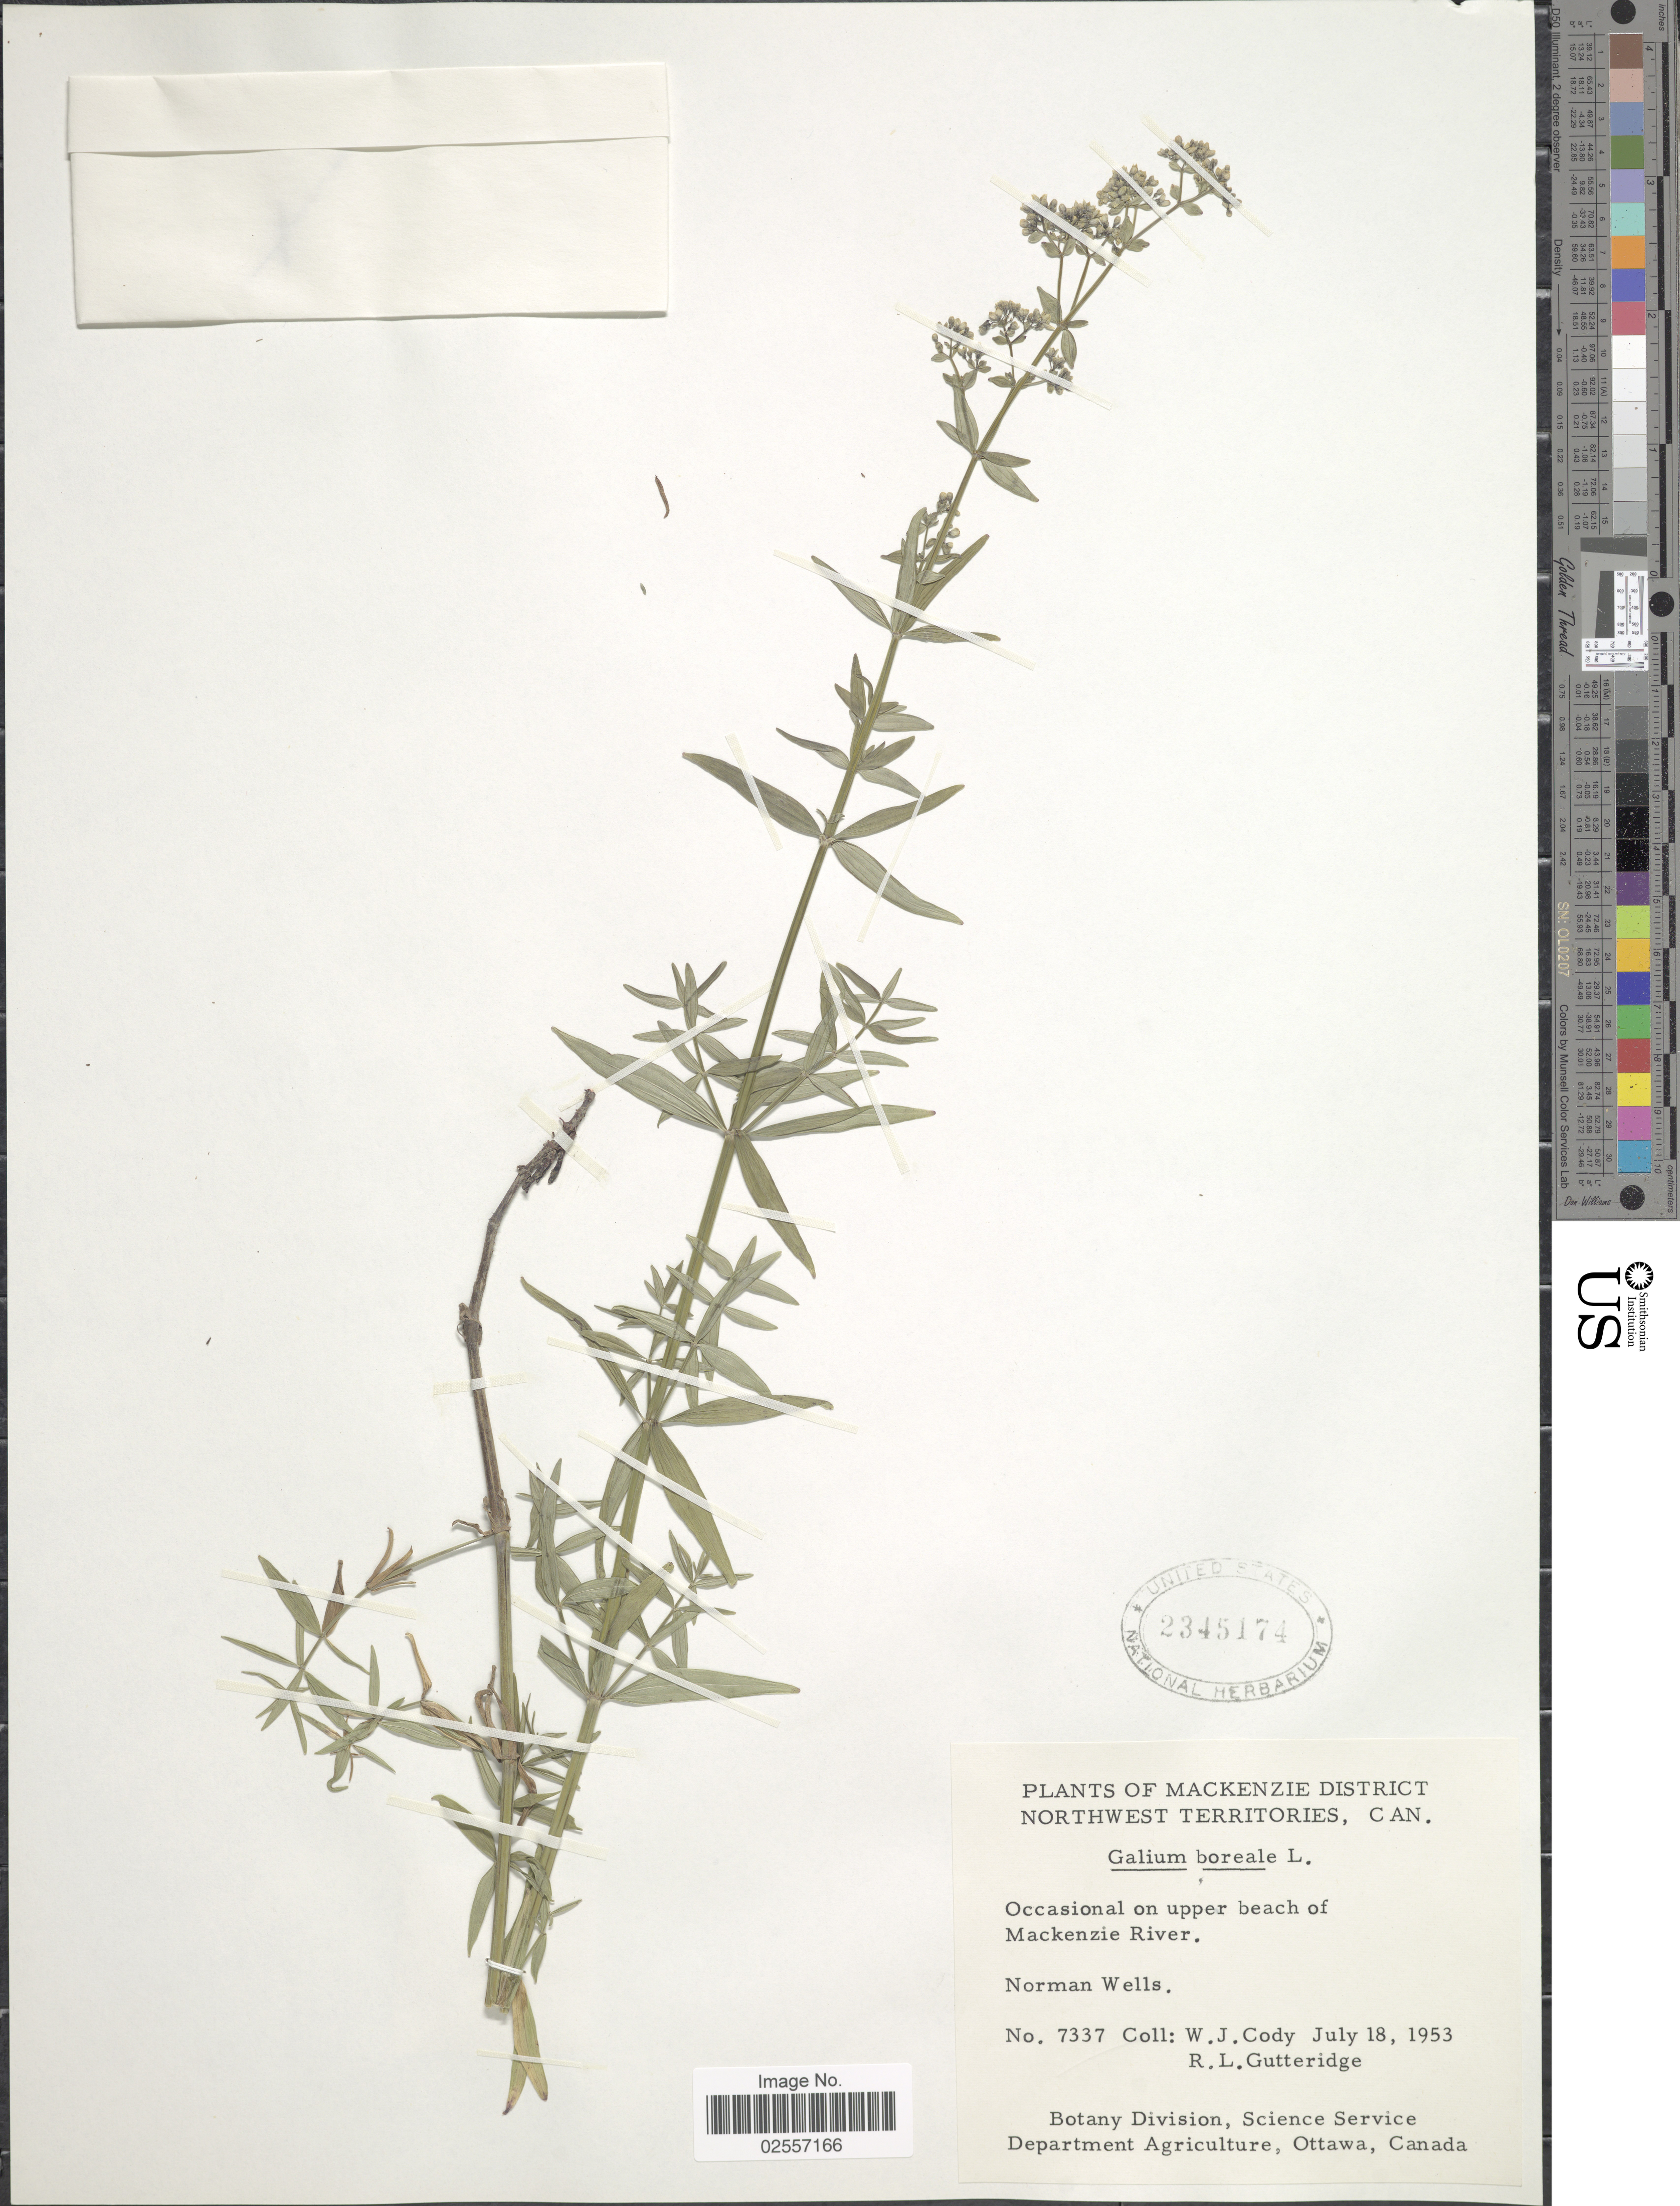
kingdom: Plantae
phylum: Tracheophyta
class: Magnoliopsida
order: Gentianales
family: Rubiaceae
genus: Galium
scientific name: Galium boreale L.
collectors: W. Cody & R. Gutteridge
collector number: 7337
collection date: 1953-07-18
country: Canada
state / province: Northwest Territories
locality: Mackenzie District. on upper beach of Mackenzie River. Norman Wells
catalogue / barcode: US 2345174